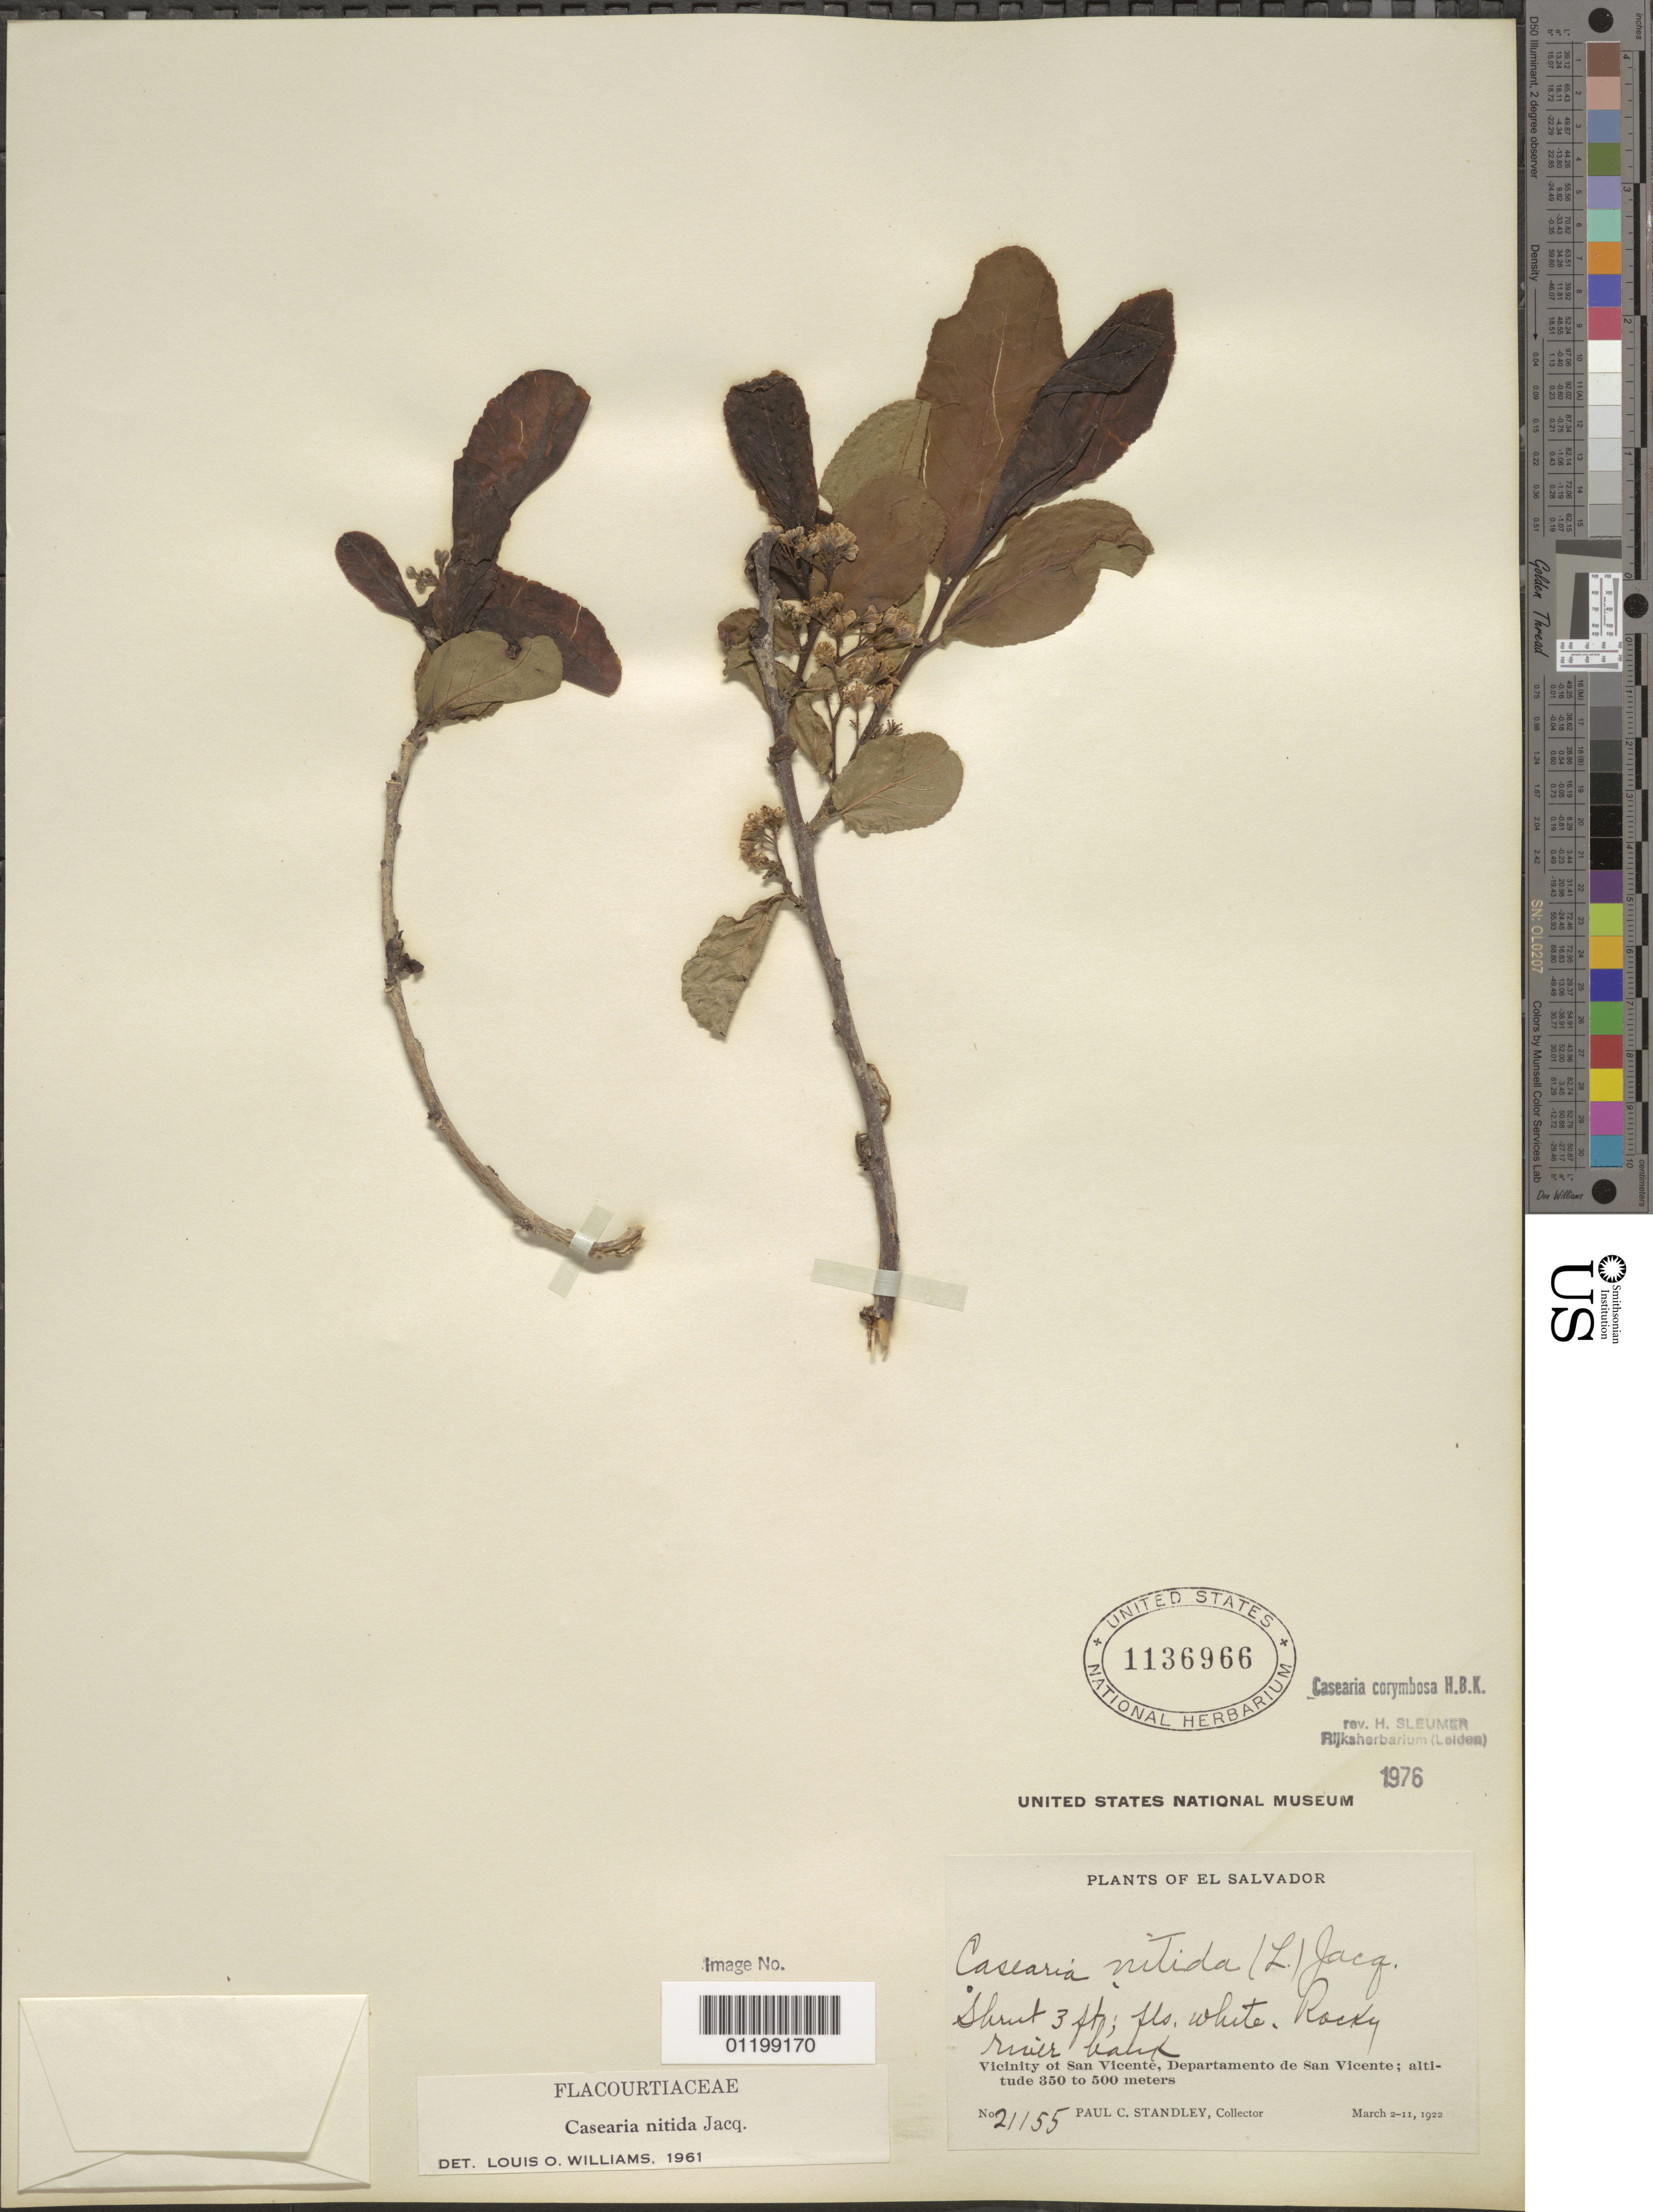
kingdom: Plantae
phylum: Tracheophyta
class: Magnoliopsida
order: Malpighiales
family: Salicaceae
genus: Casearia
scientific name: Casearia corymbosa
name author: Kunth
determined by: Sleumer, H. O.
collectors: P. C. Standley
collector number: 21155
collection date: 1922-03-02/1922-03-11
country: El Salvador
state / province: San Vincente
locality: Vicinity of San Vicente.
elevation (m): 350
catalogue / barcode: US 1136966